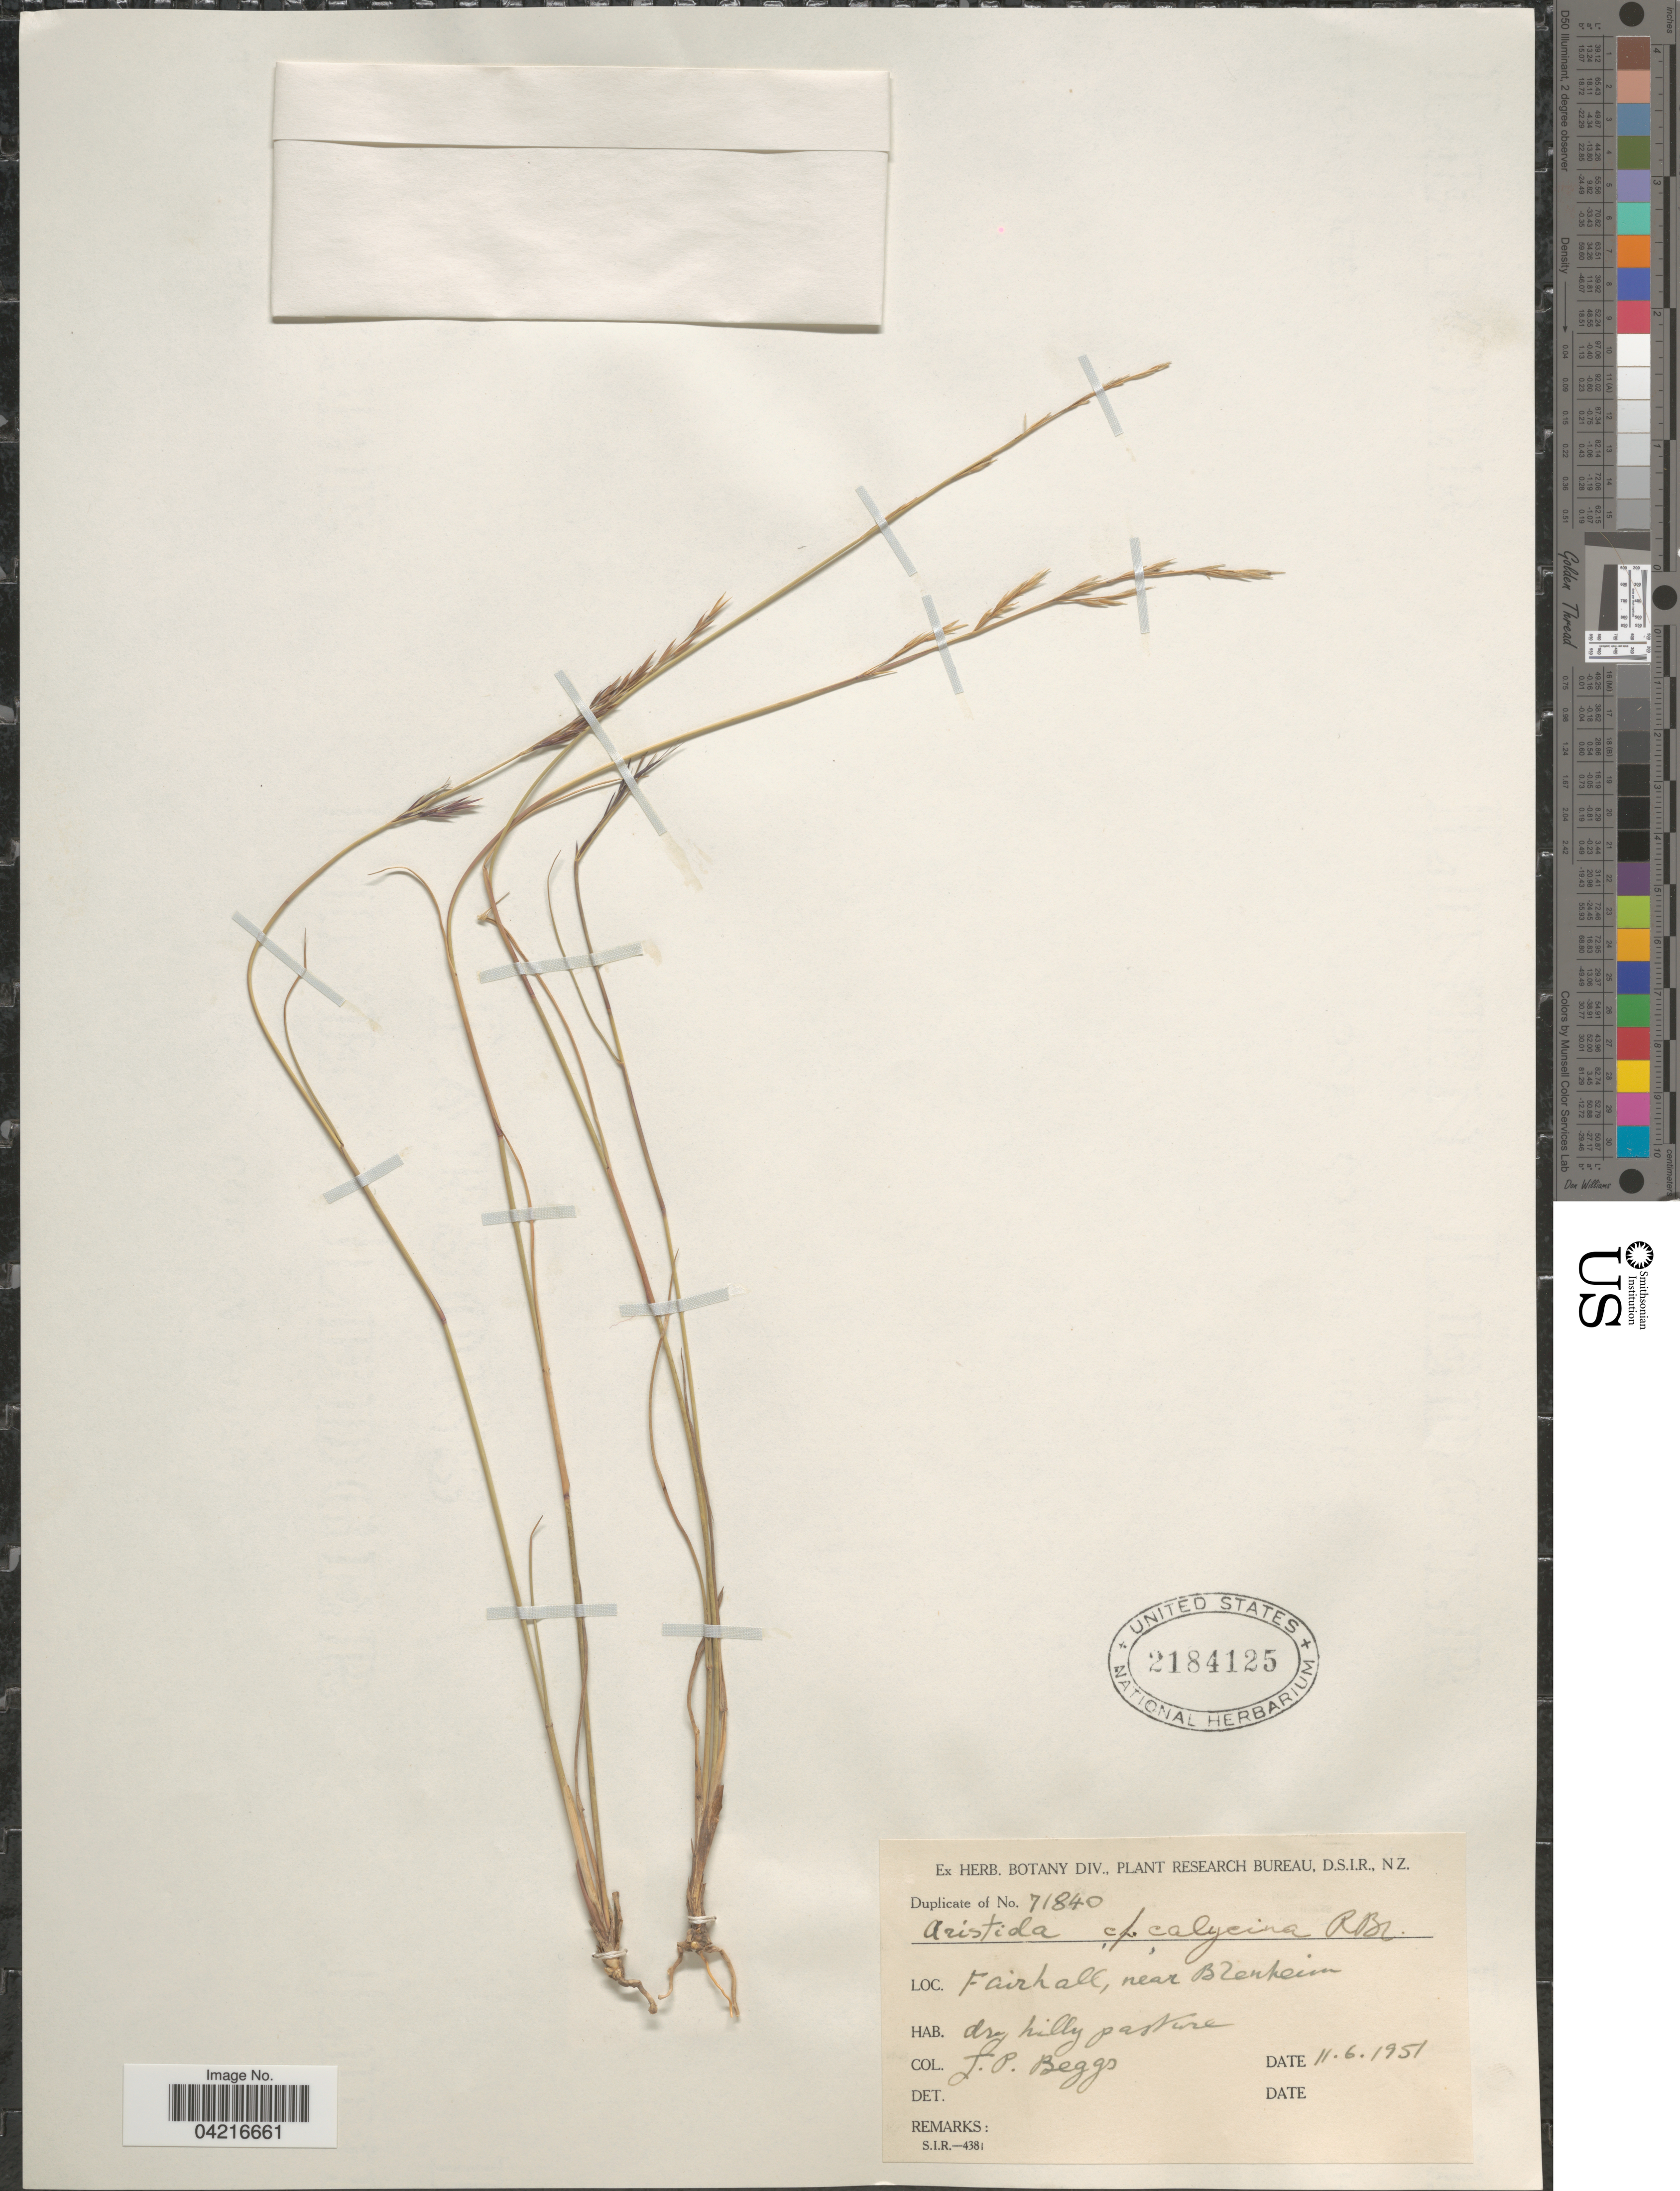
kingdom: Plantae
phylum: Tracheophyta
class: Liliopsida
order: Poales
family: Poaceae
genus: Aristida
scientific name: Aristida calycina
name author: R. Br.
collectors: J. Beggs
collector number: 71840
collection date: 1951-06-11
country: New Zealand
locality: Fairhall, near Blenheim.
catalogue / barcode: US 2184125